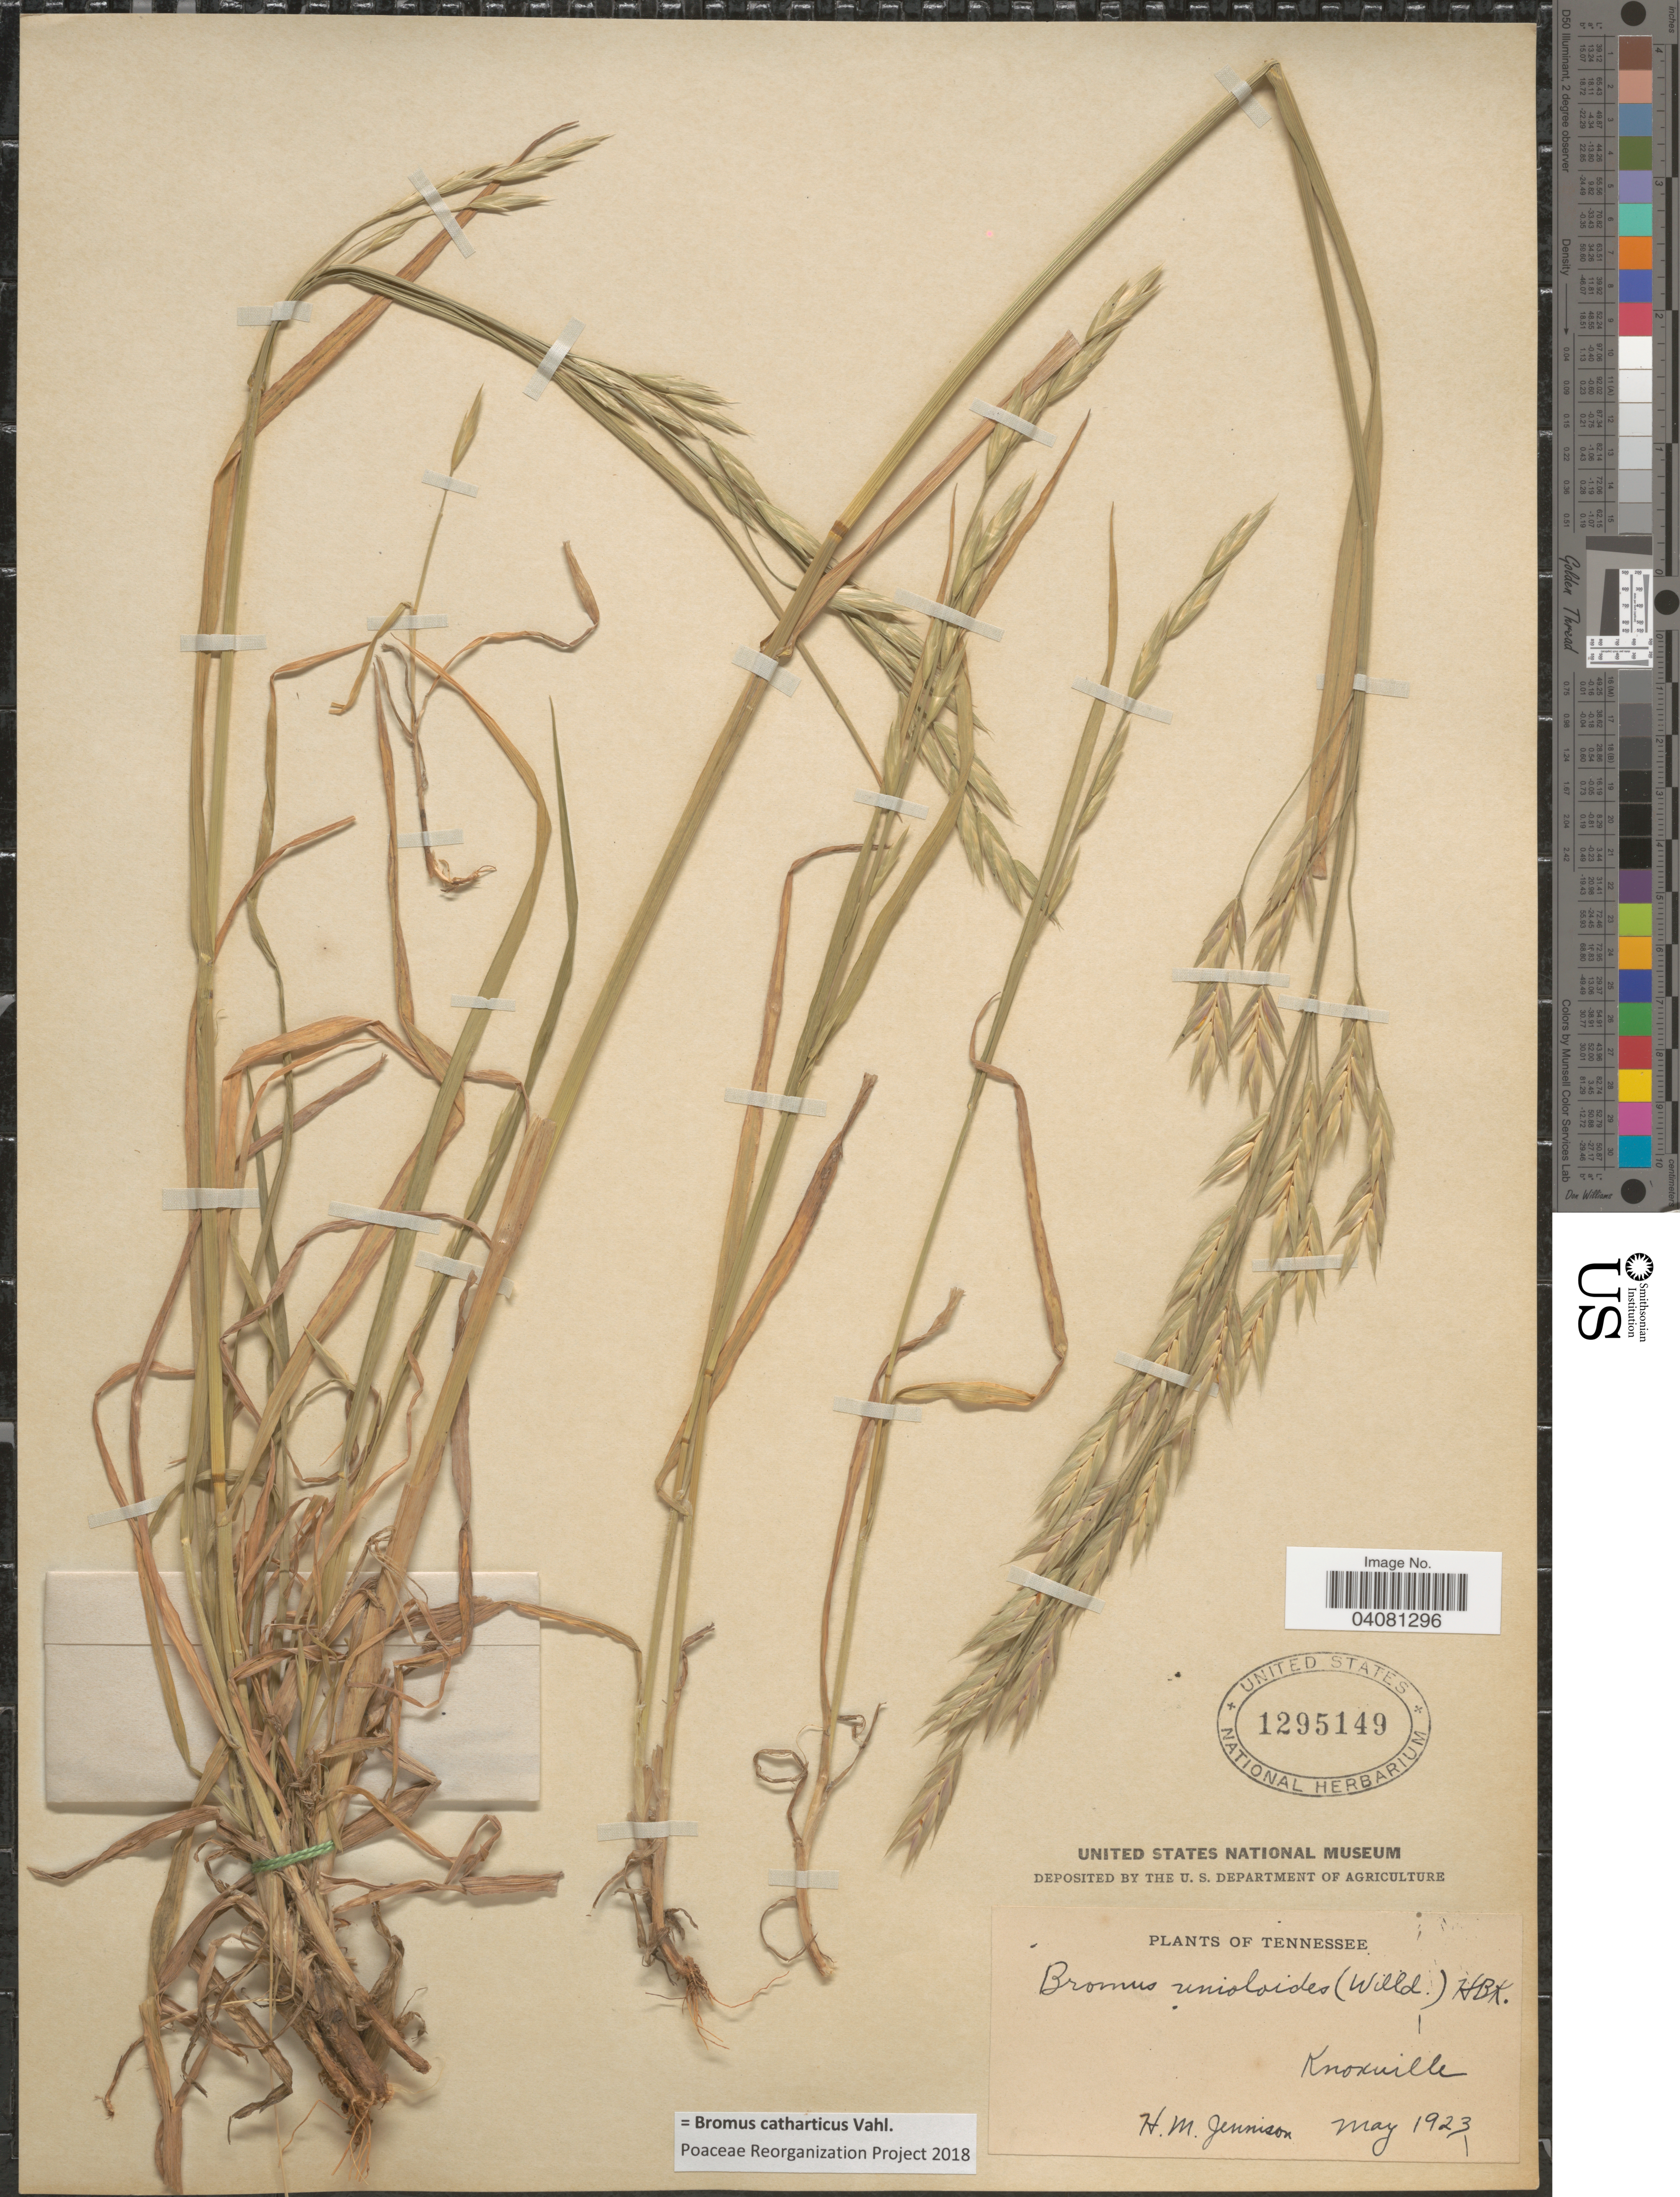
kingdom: Plantae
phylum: Tracheophyta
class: Liliopsida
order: Poales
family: Poaceae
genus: Bromus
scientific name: Bromus catharticus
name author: Vahl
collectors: H. Jennison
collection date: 1923-05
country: United States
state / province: Tennessee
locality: Knoxville.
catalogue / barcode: US 1295149